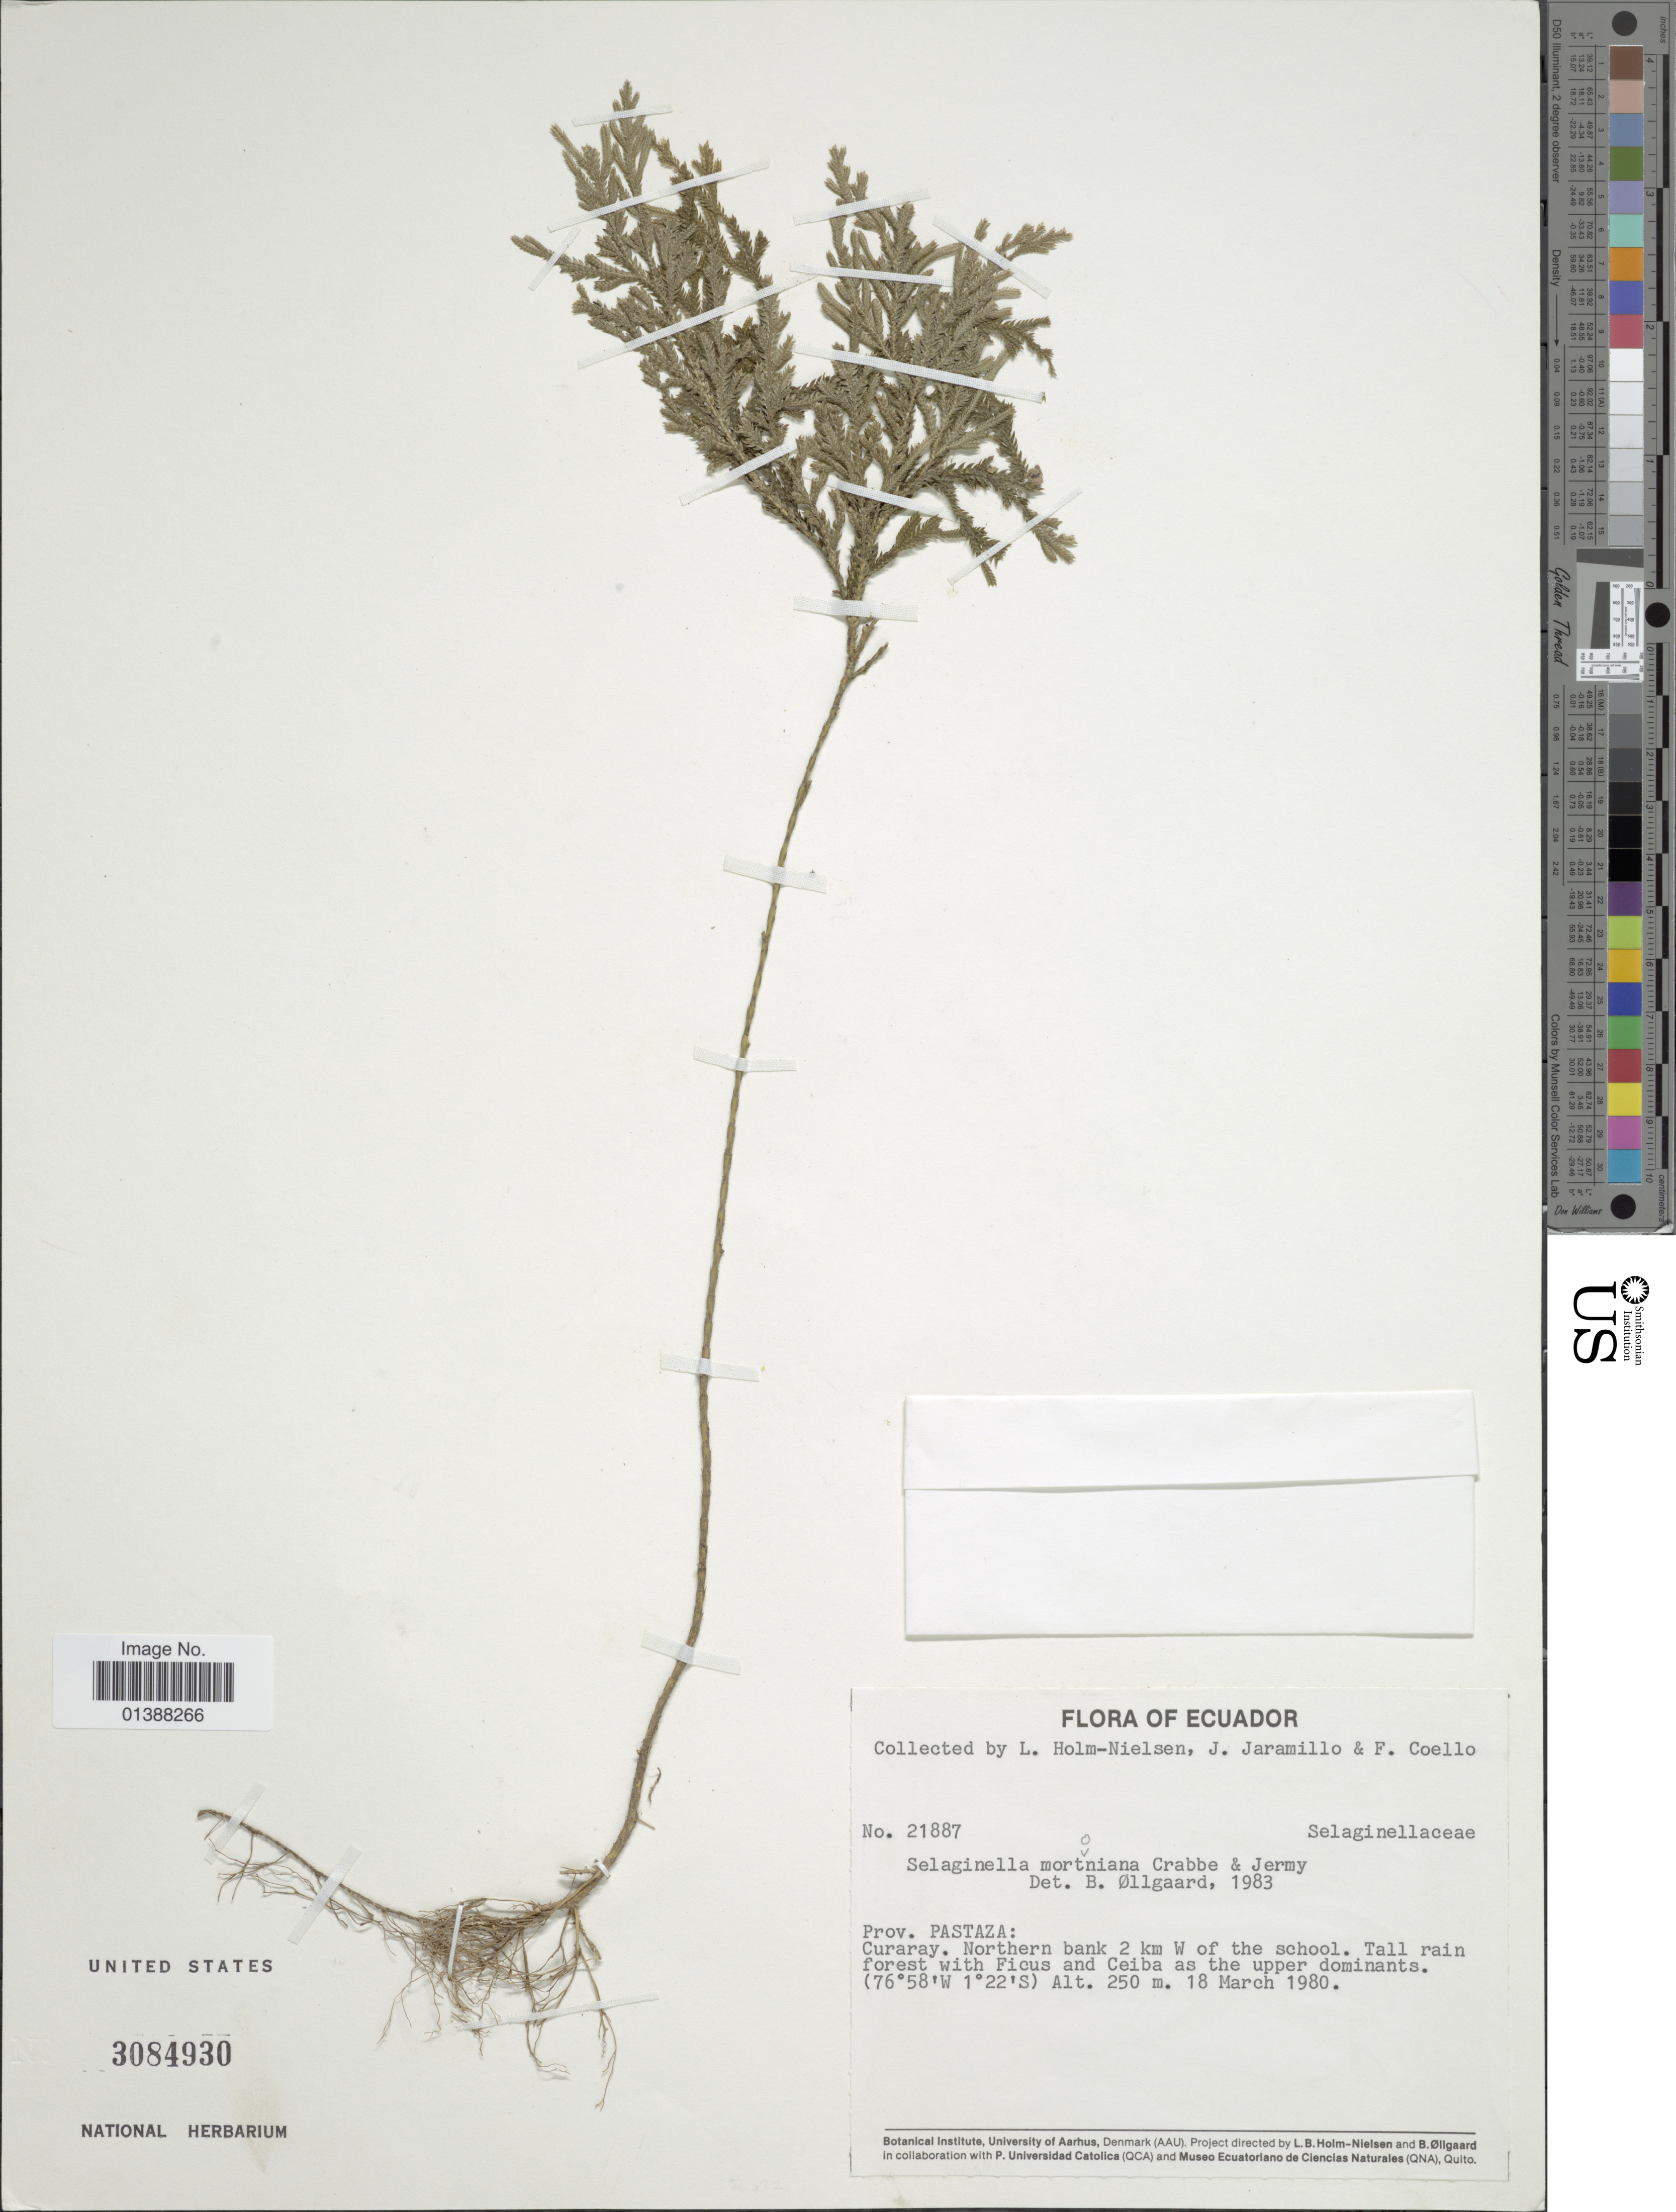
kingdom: Plantae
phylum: Tracheophyta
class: Lycopodiopsida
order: Selaginellales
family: Selaginellaceae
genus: Selaginella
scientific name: Selaginella mortoniana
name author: Crabbe & Jermy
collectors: L. B. Holm-Nielsen, J. Jaramillo & F. Coello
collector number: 21887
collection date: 1980-03-18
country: Ecuador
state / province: Pastaza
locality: Prov. Pastaza: Curaray. Northern bank 2 km W of the school. Tall rain forest with Ficus an Ceiba as the upper dominants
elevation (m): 250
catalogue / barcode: US 3084930